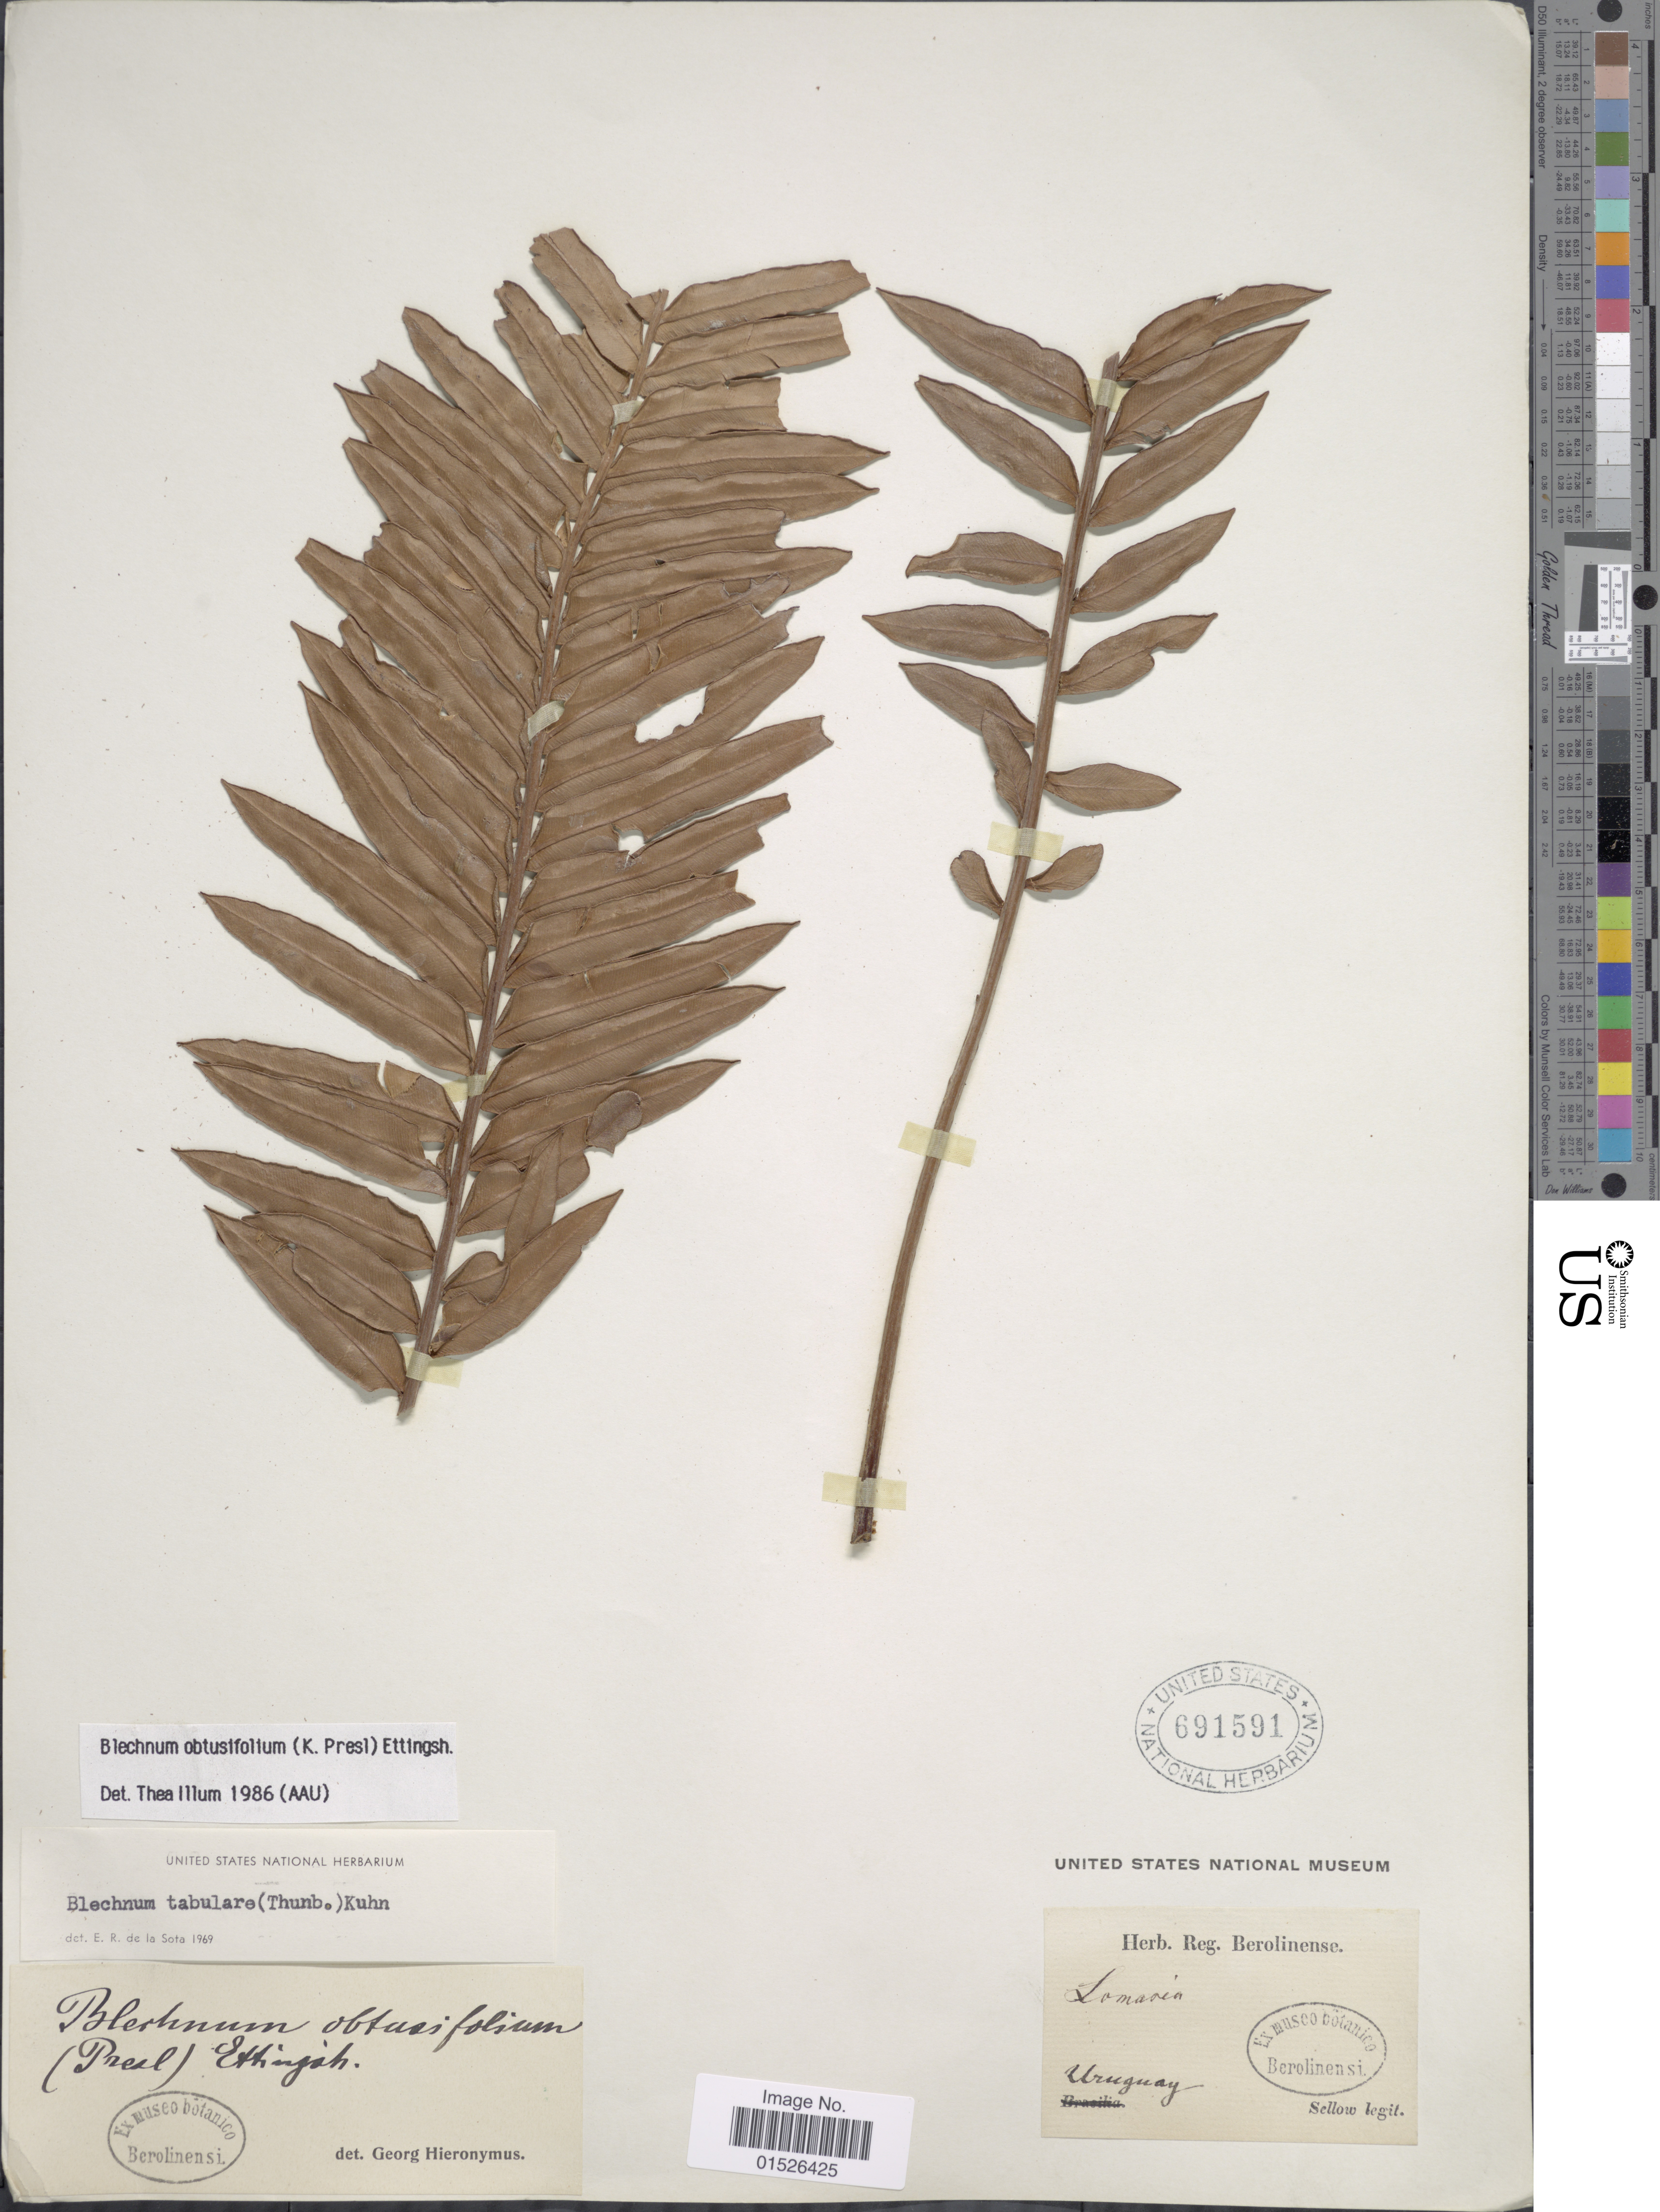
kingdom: Plantae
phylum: Tracheophyta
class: Polypodiopsida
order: Polypodiales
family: Blechnaceae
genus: Blechnum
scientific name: Blechnum magellanicum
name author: Mett.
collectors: -. Sellow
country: Uruguay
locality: Uruguay.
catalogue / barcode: US 691591